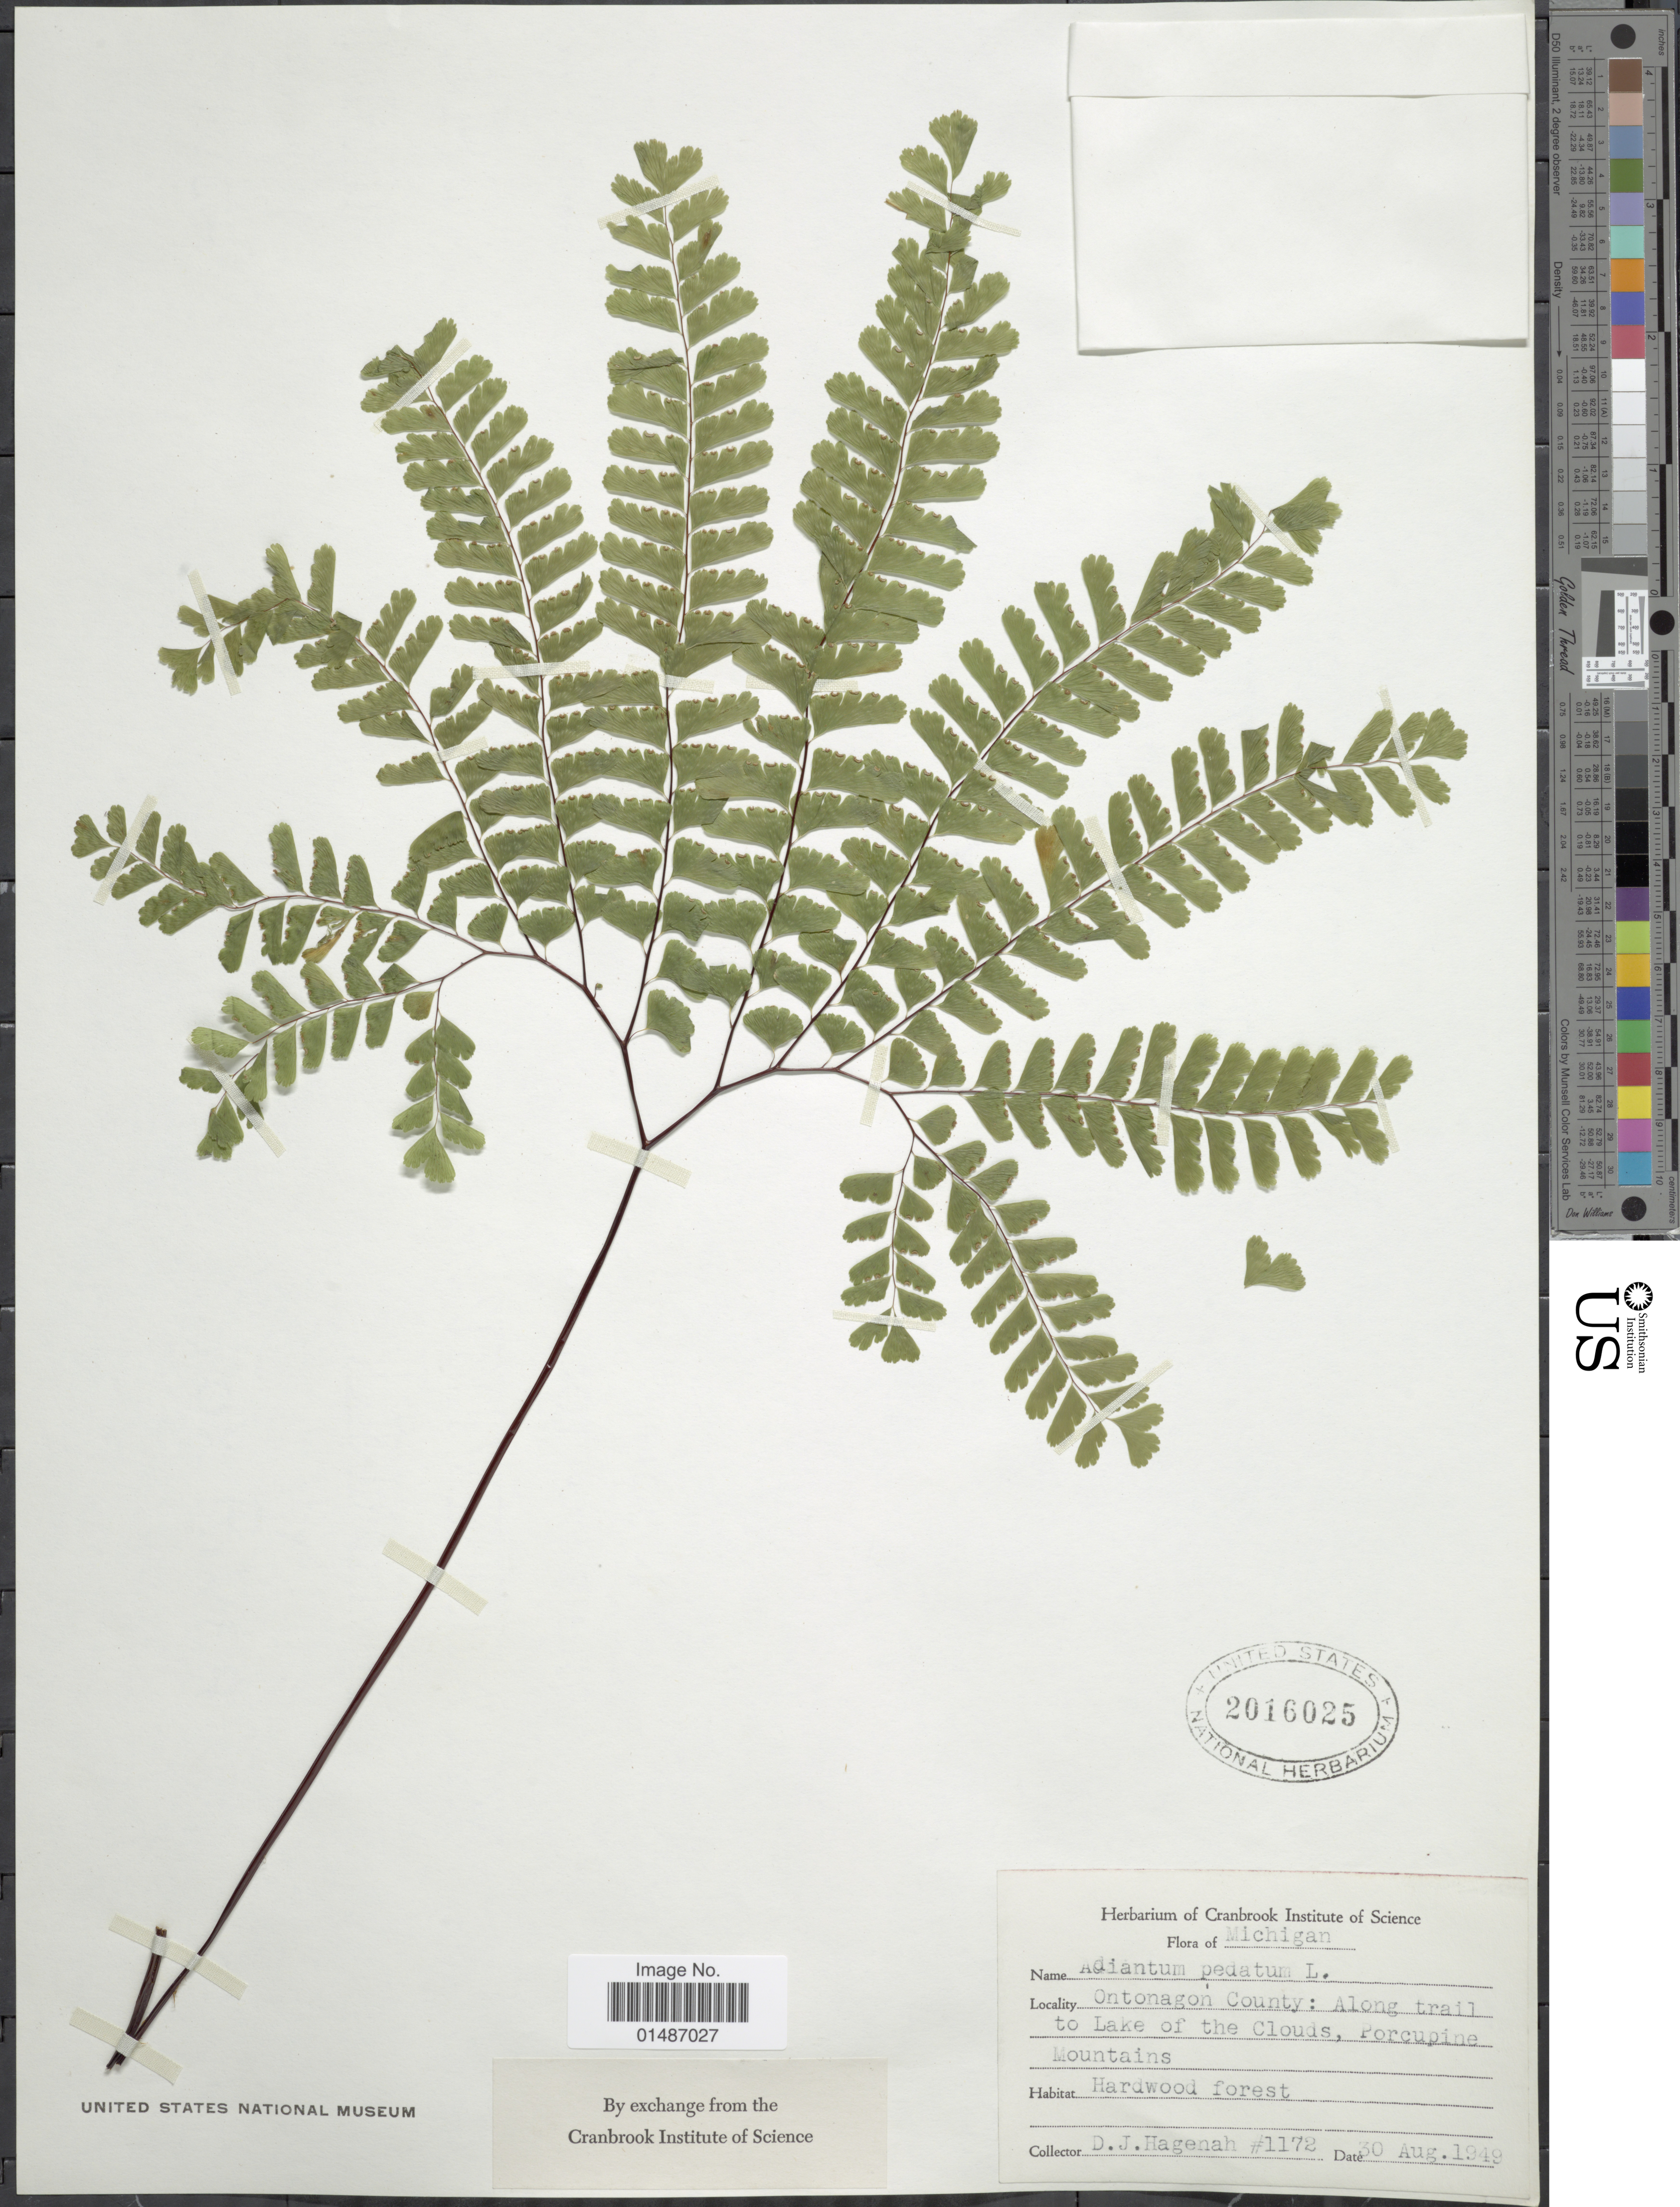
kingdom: Plantae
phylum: Tracheophyta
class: Polypodiopsida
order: Polypodiales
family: Pteridaceae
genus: Adiantum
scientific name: Adiantum pedatum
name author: L.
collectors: D. Hagenah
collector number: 1172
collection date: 1949-08-30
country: United States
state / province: Michigan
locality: Ontonagon County: Along trail to Lake of the Clouds, Porcupine Mountains.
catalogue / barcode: US 2016025